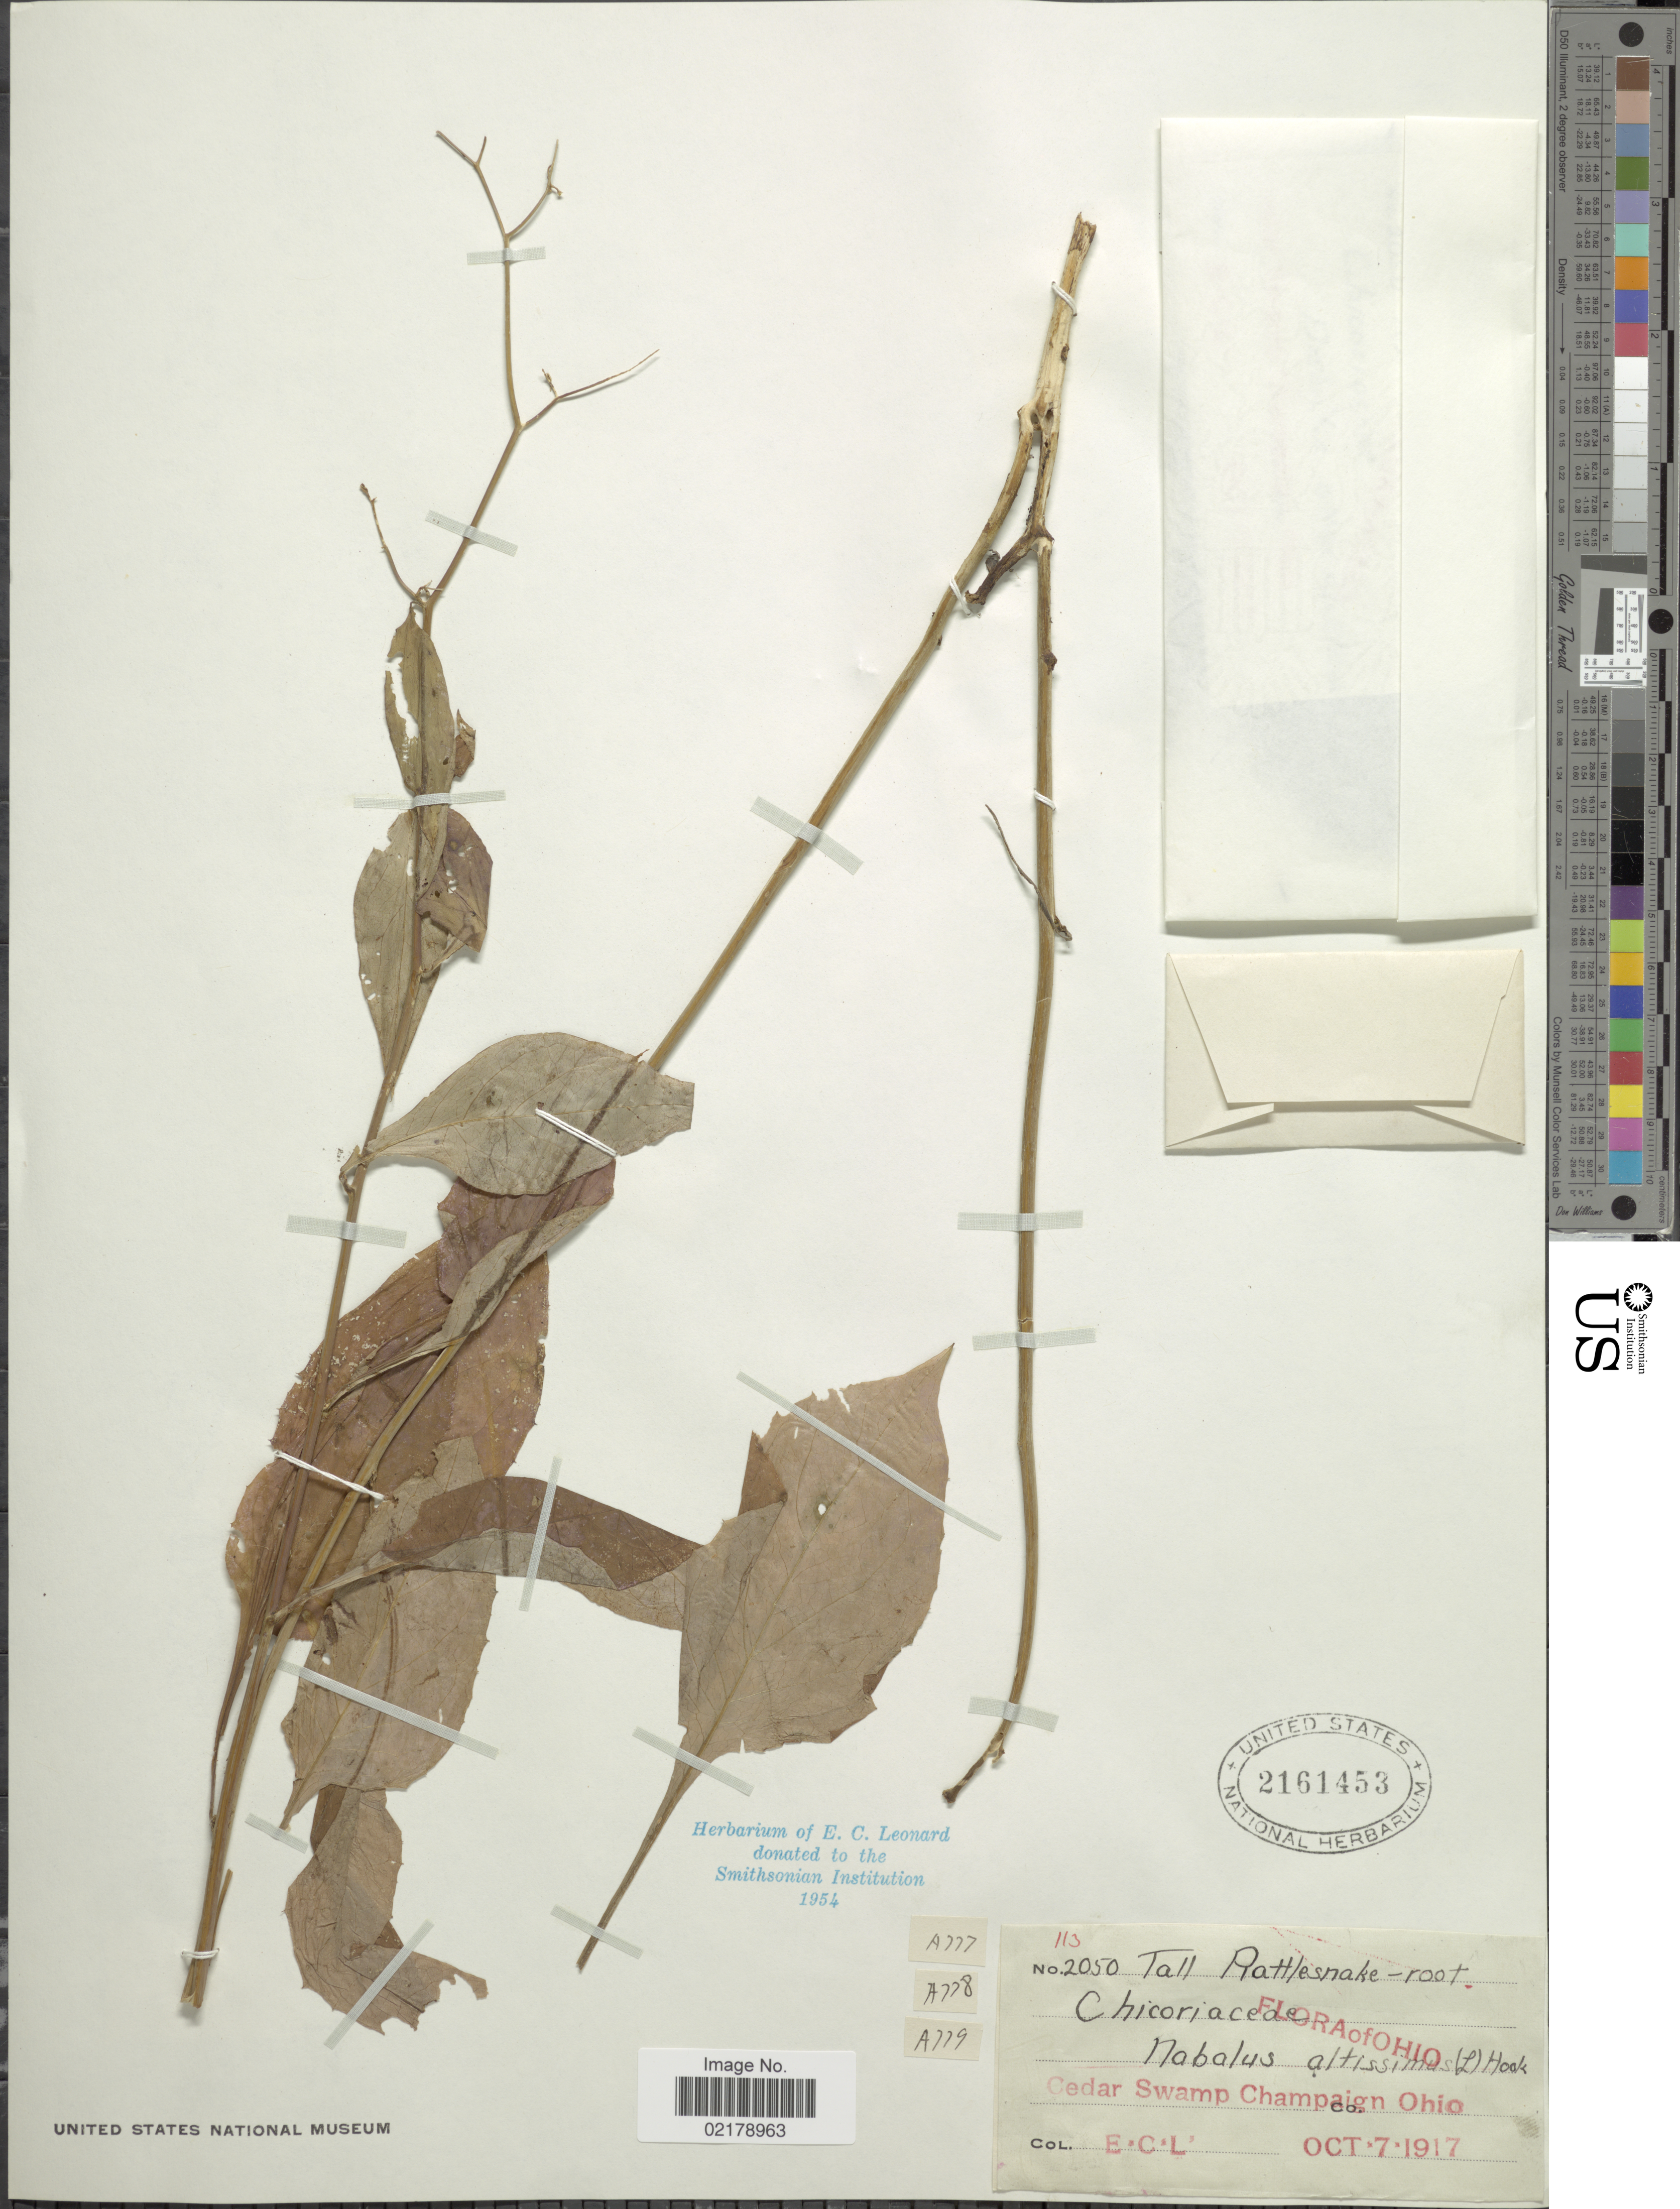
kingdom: Plantae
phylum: Tracheophyta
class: Magnoliopsida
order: Asterales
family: Asteraceae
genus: Nabalus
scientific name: Nabalus altissimus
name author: (L.) Hook.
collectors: E. C. Leonard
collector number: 2050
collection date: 1917-10-07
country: United States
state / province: Ohio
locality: Cedar Swamp Champaign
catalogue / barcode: US 2161453